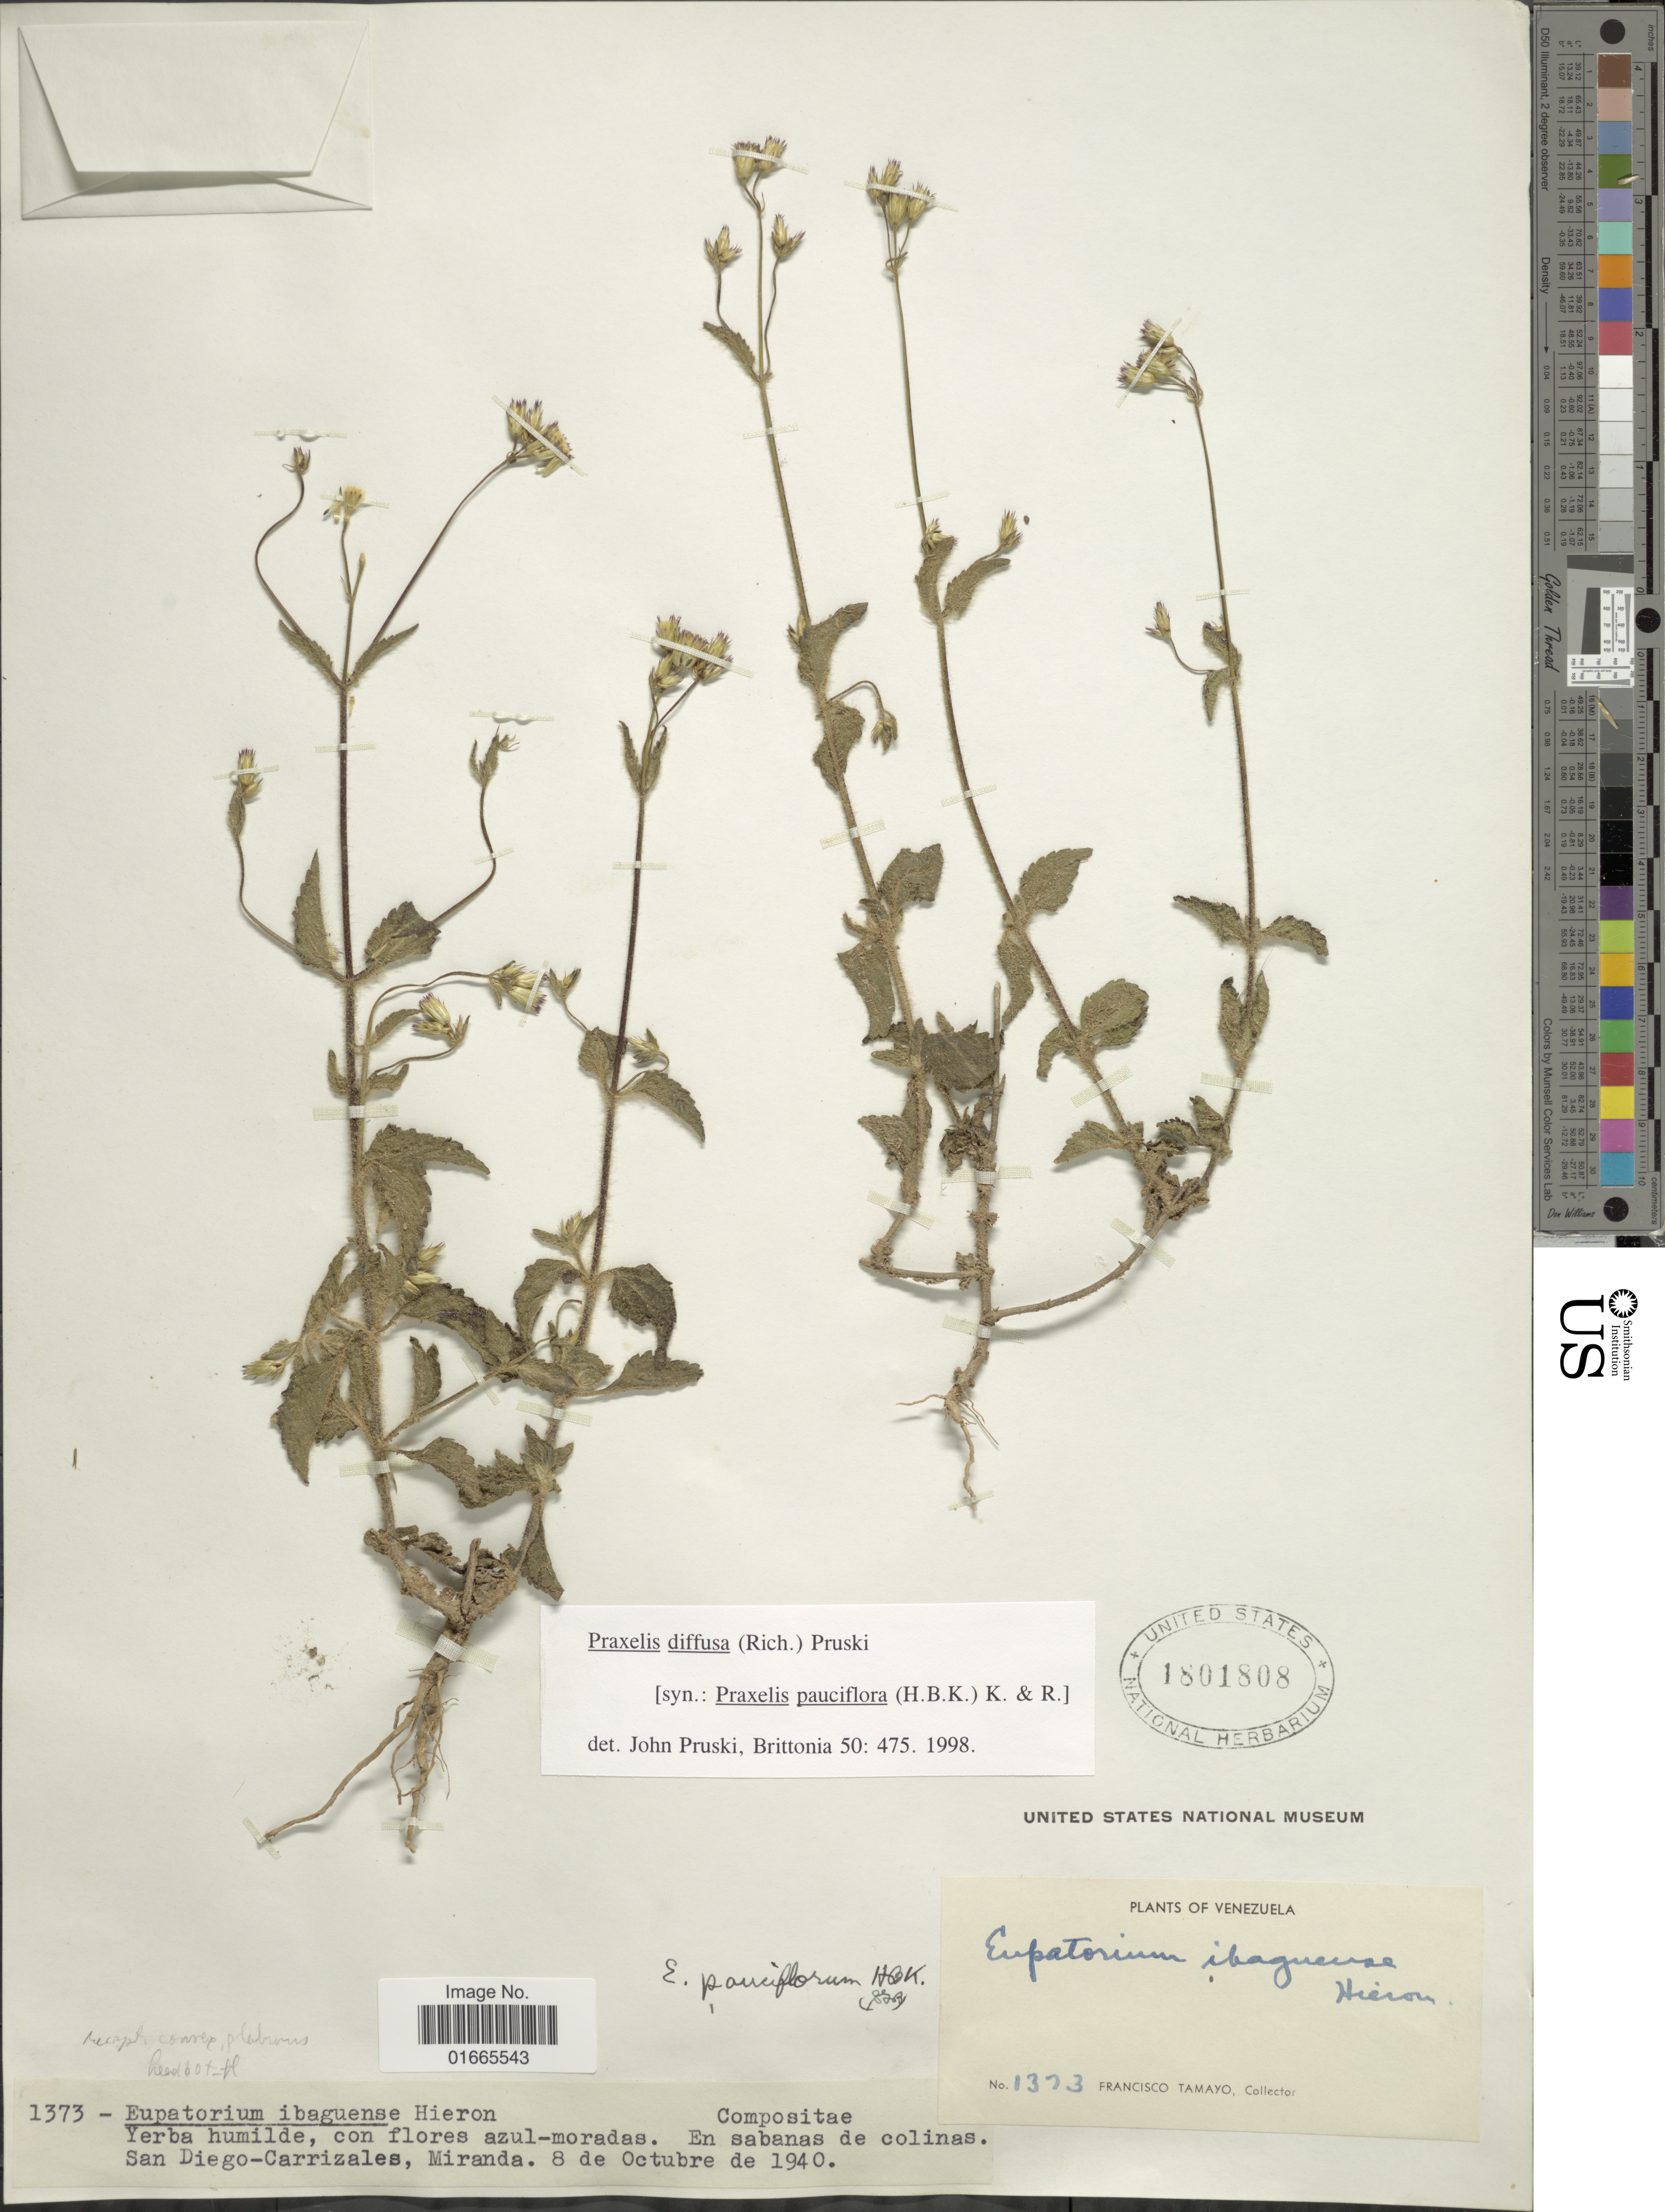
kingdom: Plantae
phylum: Tracheophyta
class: Magnoliopsida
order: Asterales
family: Asteraceae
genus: Praxelis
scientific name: Praxelis diffusa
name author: (Rich.) Pruski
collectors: F. Tamayo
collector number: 1373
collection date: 1940-10-08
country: Venezuela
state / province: Miranda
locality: En sabanas de colinas San Diego-Carrizales, Miranda.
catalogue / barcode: US 1801808